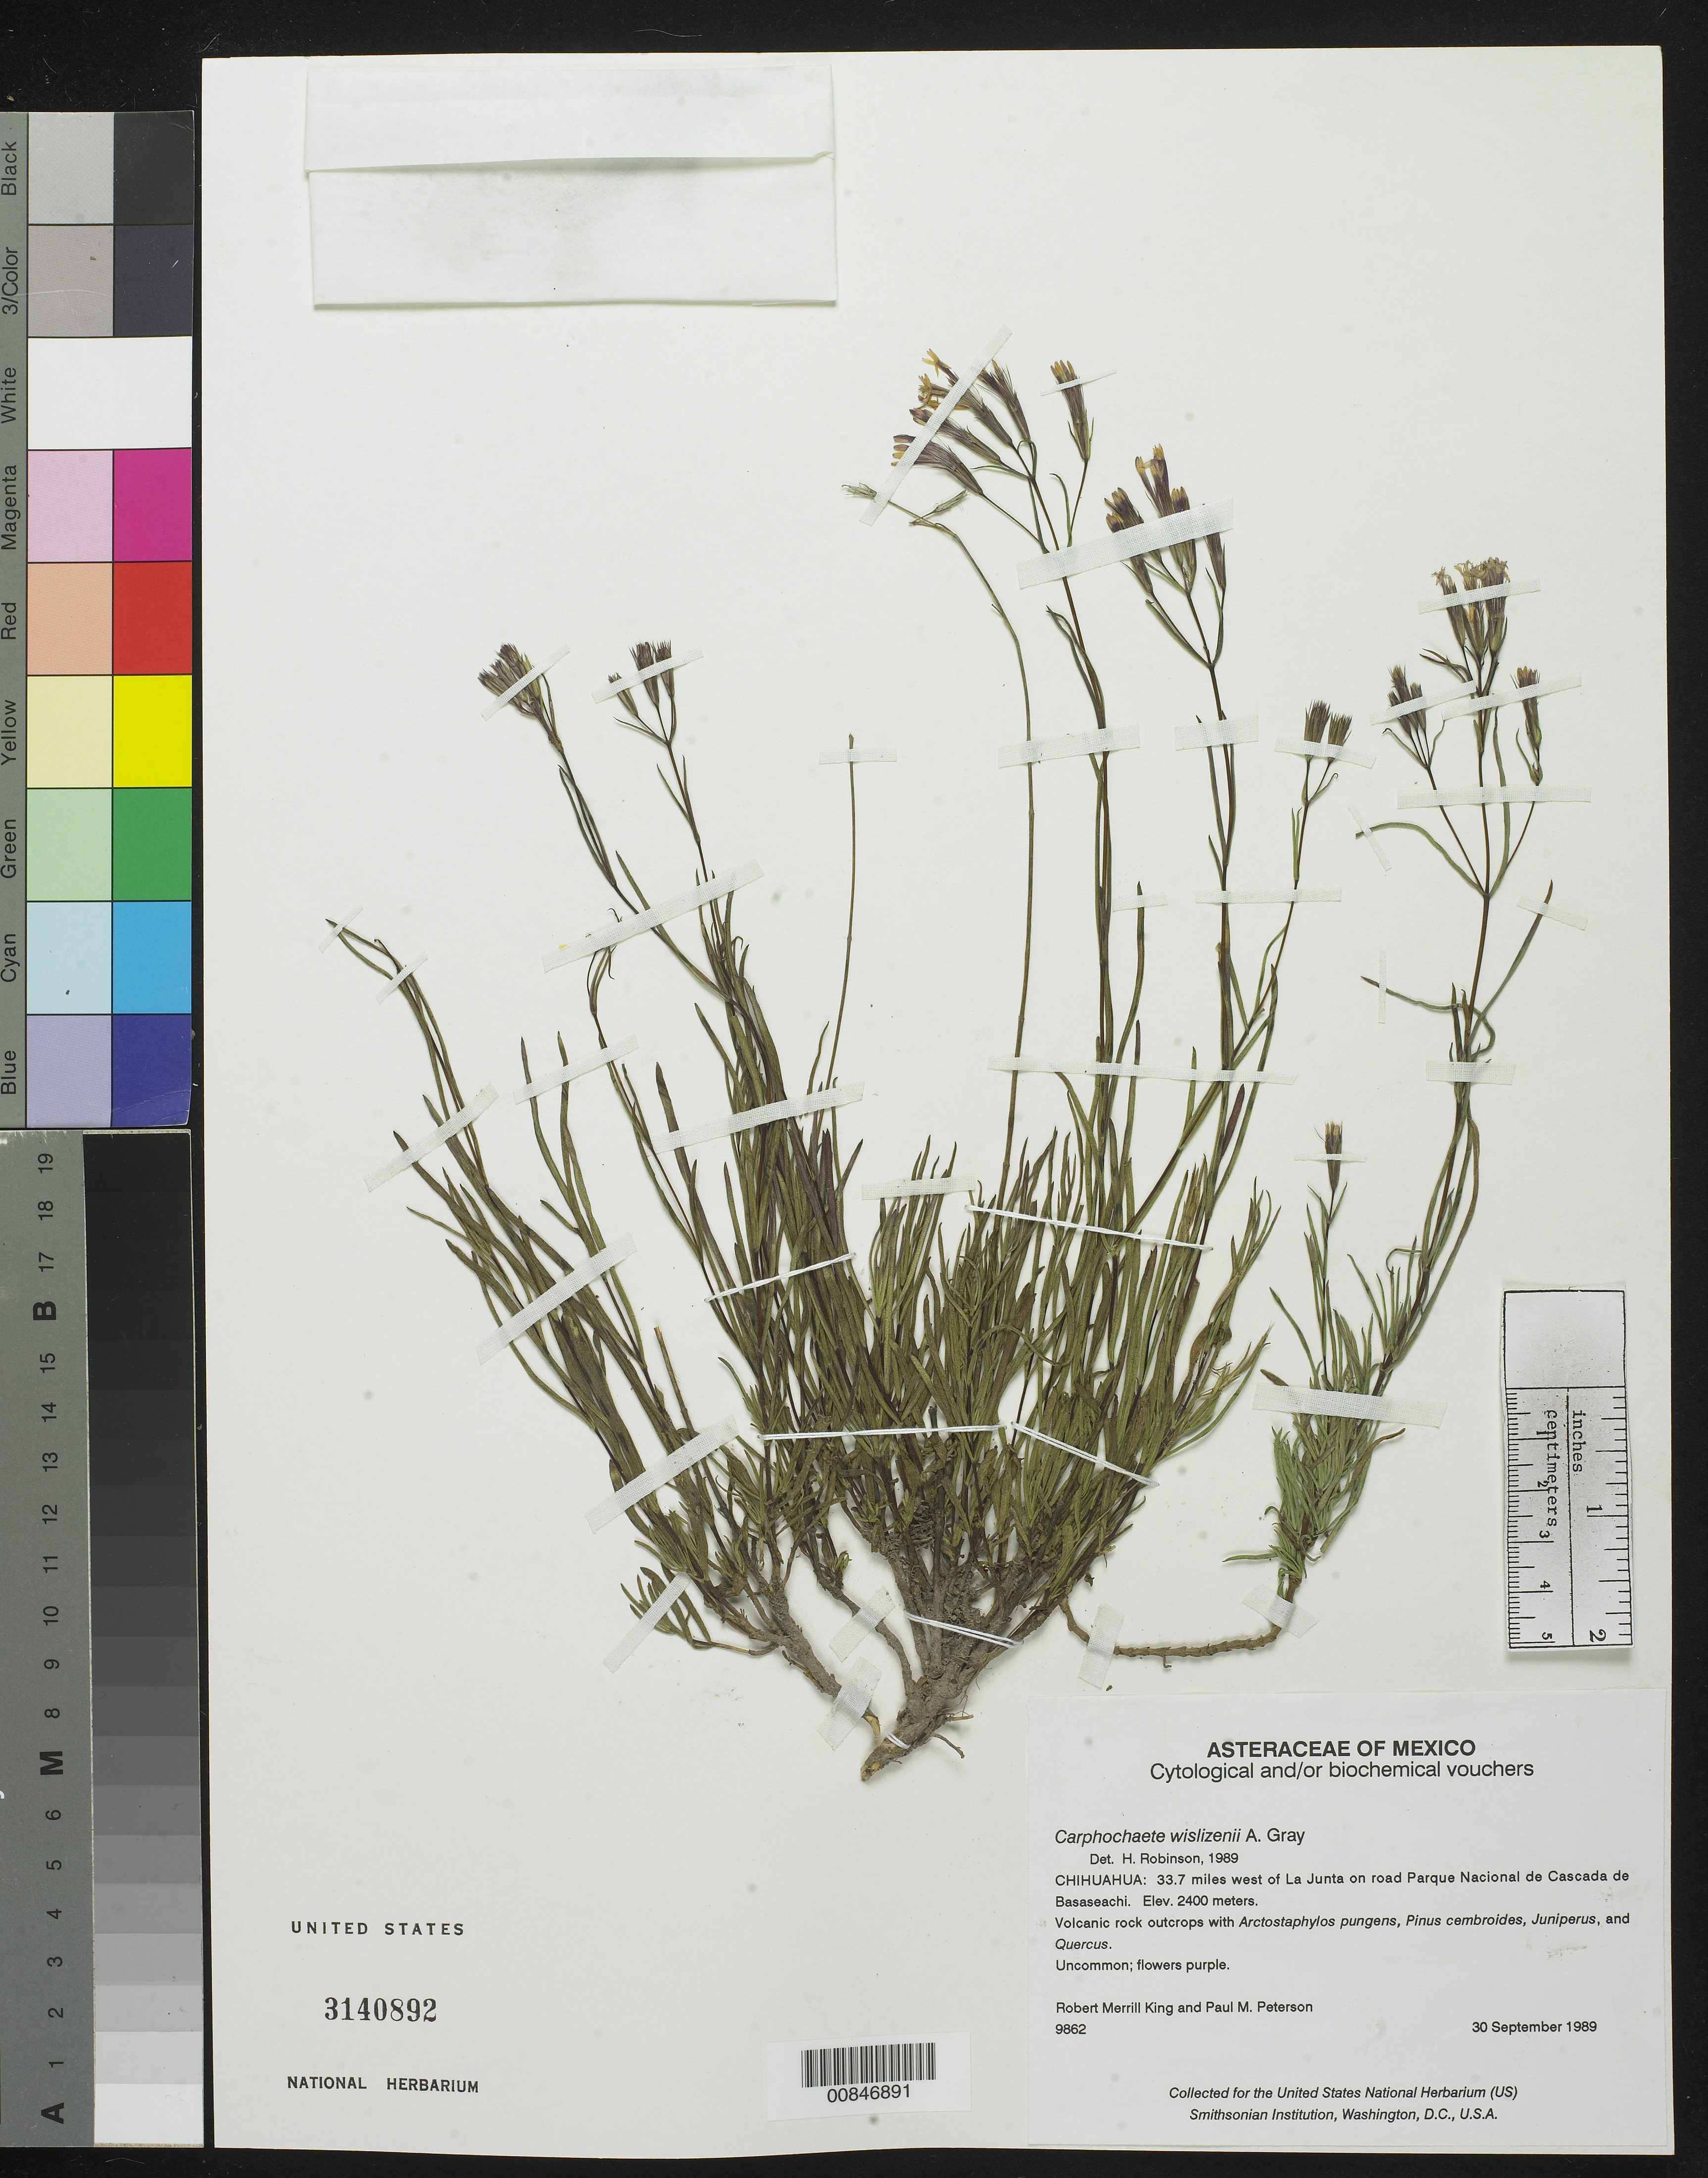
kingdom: Plantae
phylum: Tracheophyta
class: Magnoliopsida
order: Asterales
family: Asteraceae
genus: Carphochaete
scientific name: Carphochaete wislizenii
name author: A. Gray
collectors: R. M. King & P. M. Peterson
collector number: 9862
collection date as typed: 30 Sep 1989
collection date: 1989-09-30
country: Mexico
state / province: Chihuahua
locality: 33.7 miles west of La Junta on road to Parque Nacional Cascada de Basaseachic.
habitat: Volcanic rock outcrops with Arctostaphylos pungens, Pinus cembroides, Juniperus, and Quercus.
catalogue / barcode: US 3140892